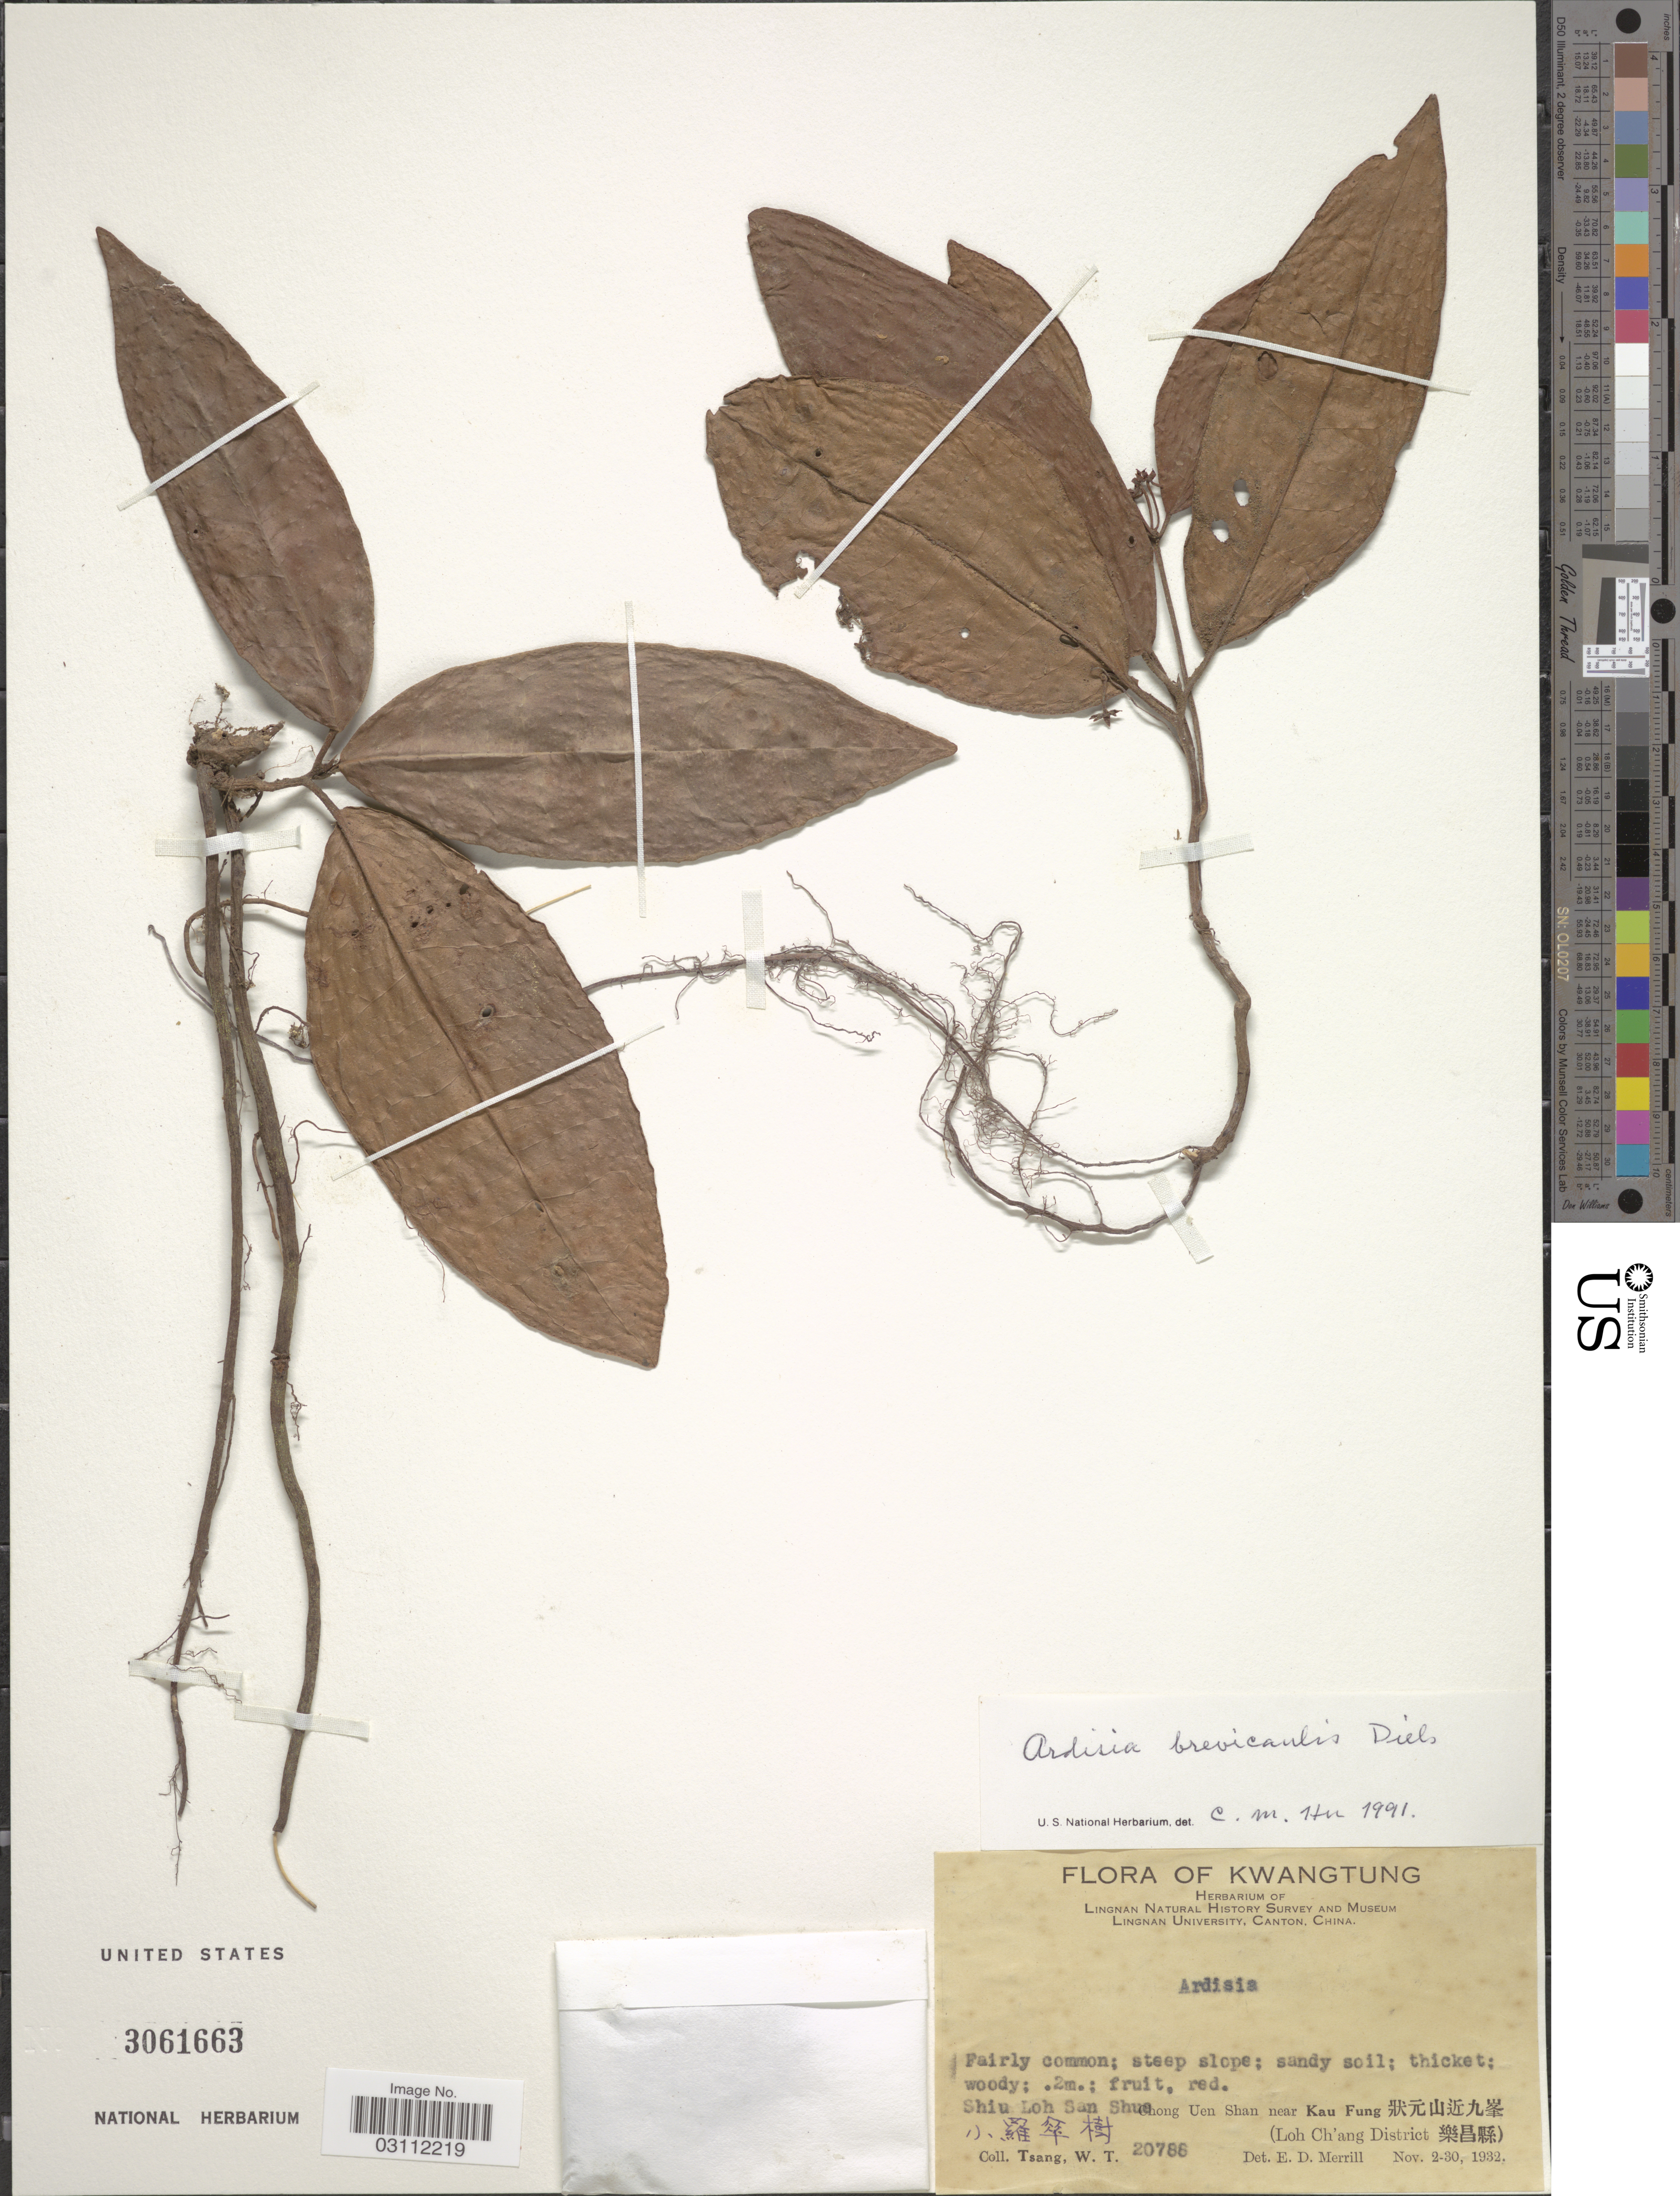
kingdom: Plantae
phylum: Tracheophyta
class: Magnoliopsida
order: Ericales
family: Primulaceae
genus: Ardisia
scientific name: Ardisia sp.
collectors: W. T. Tsang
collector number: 20788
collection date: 1932-11-02/1932-11-30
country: China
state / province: Guangdong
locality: Kwangtung. Shiu Loh San Shue. Chong Uen Shan near Kau Fung X. (Loh Ch'ang District X).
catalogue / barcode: US 3061663